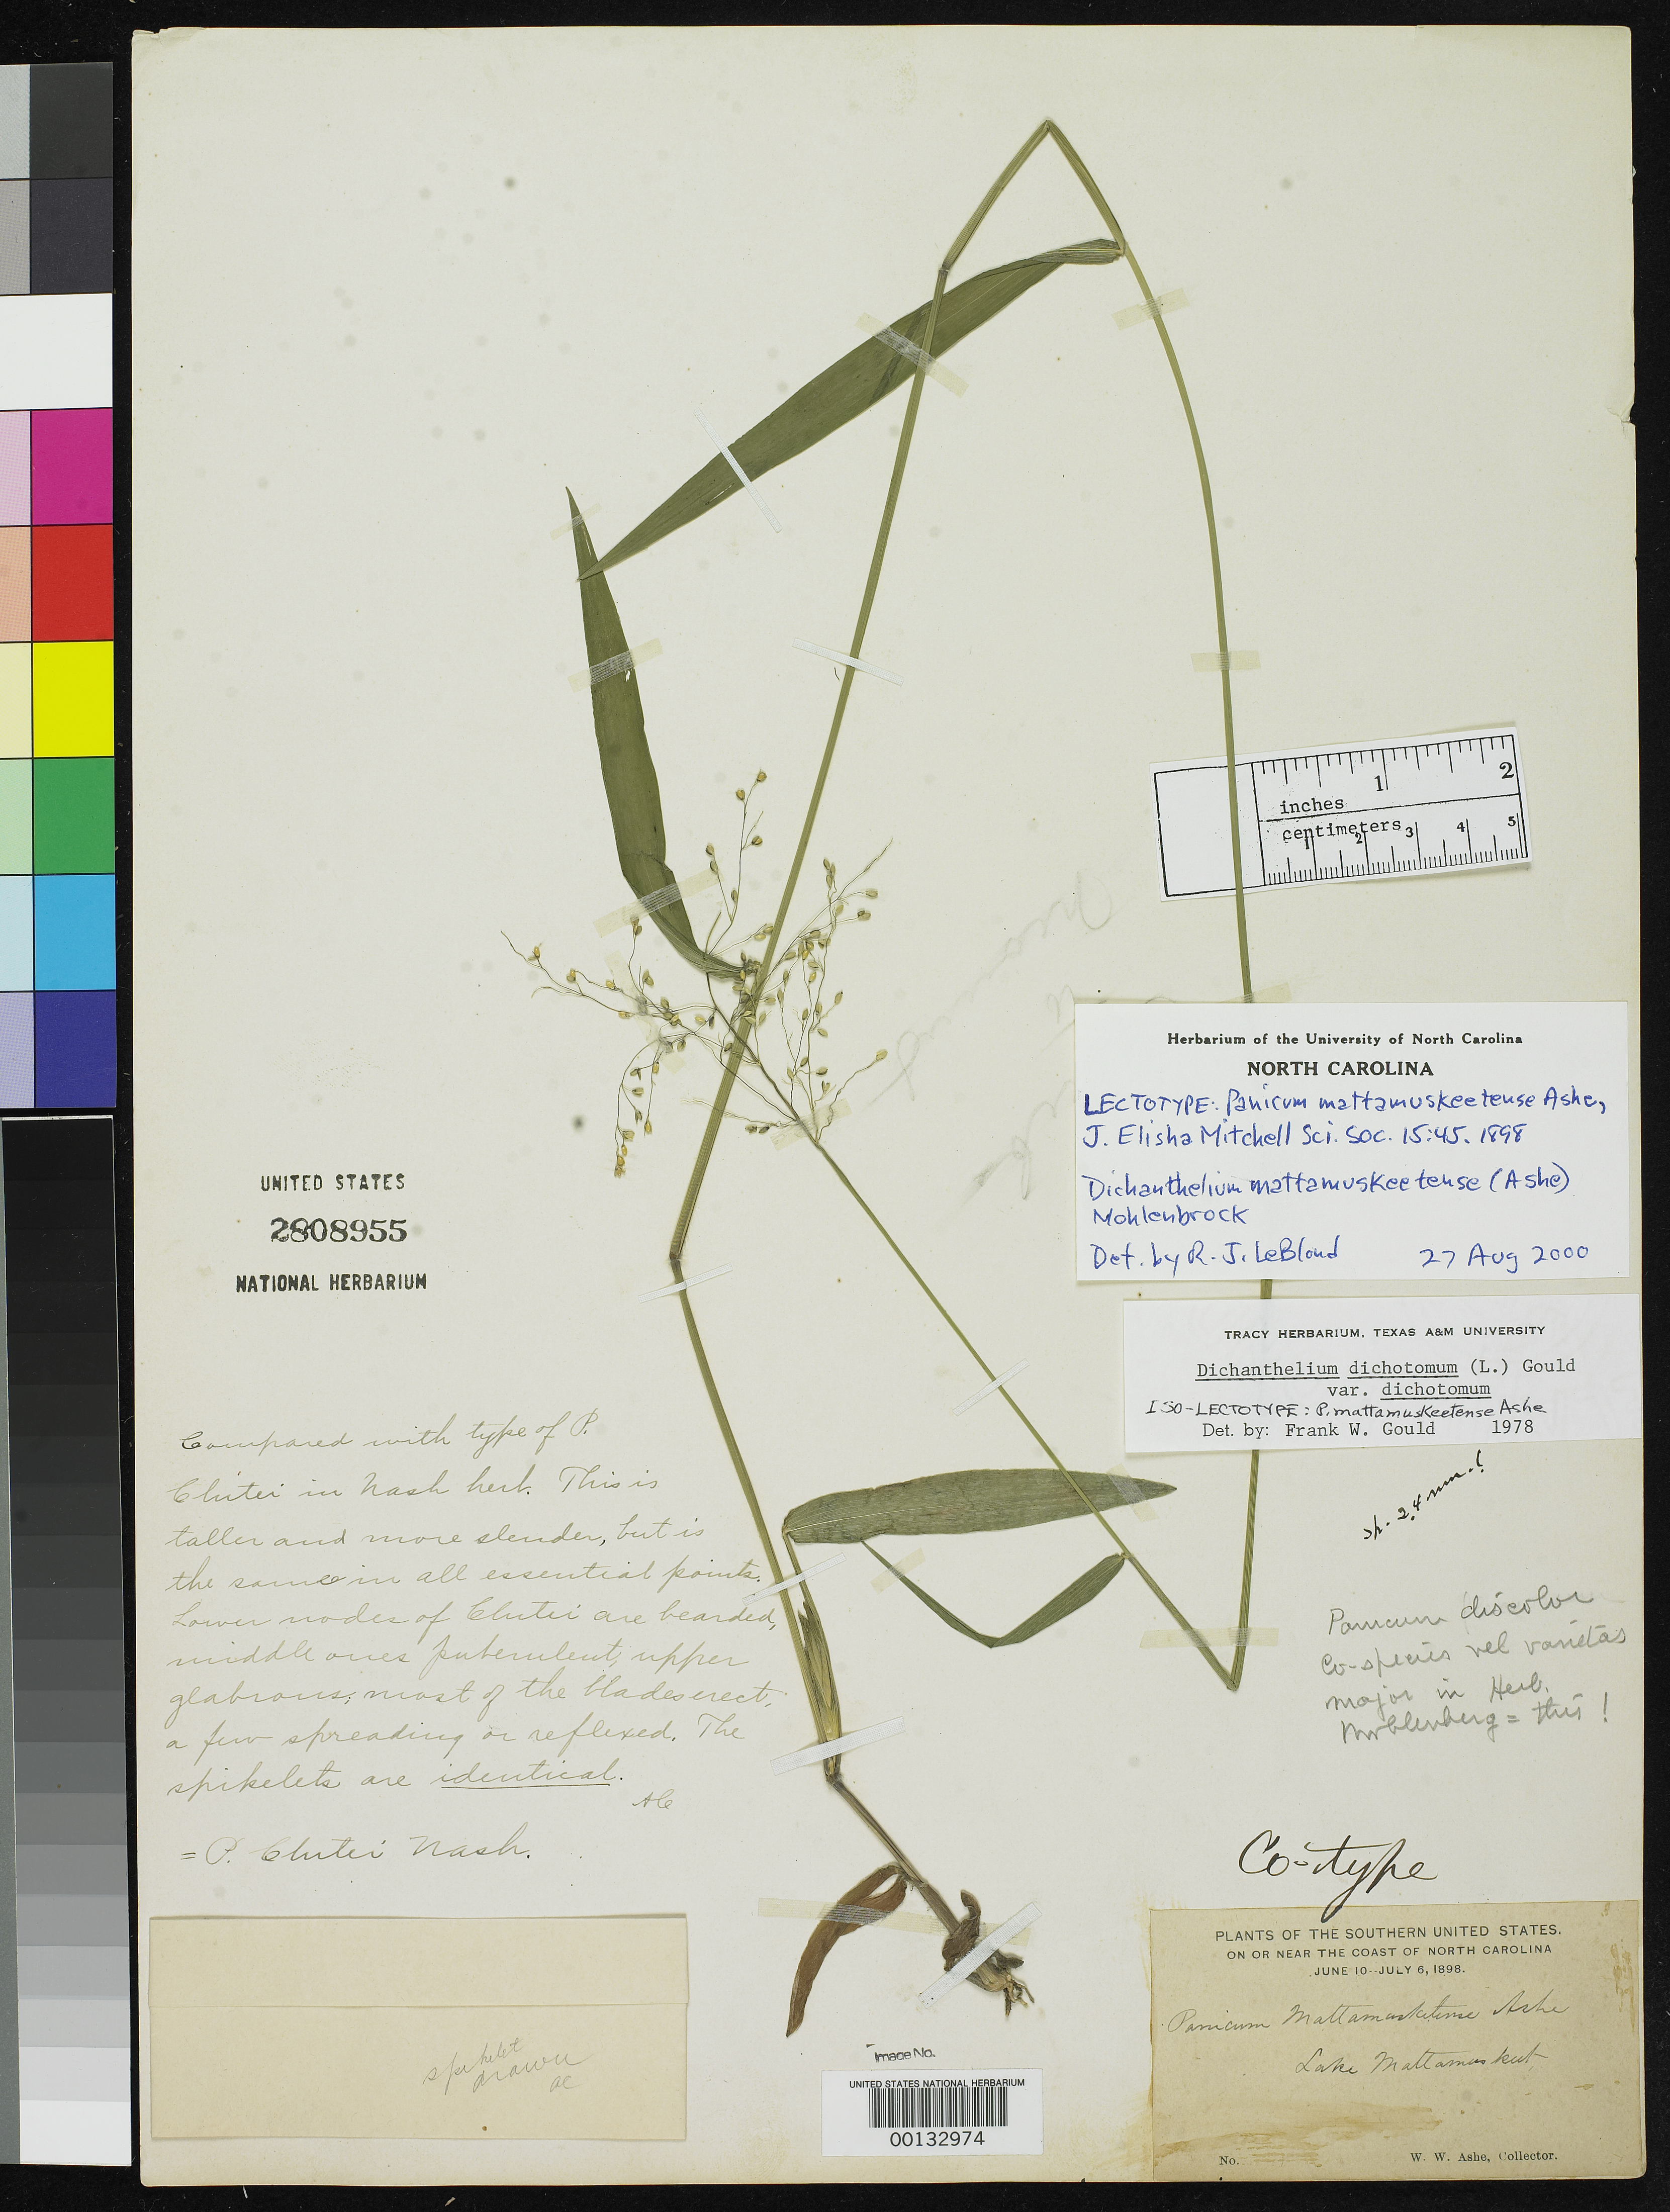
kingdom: Plantae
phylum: Tracheophyta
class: Liliopsida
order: Poales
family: Poaceae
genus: Panicum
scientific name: Panicum mattamuskeetense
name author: Ashe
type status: Isotype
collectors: W. W. Ashe & G. A. Pearson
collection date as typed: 10 Jun 1898 to 06 Jul 1898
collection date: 1898-06-10/1898-07-06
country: United States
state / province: North Carolina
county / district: Hyde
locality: Lake Mattamuskeet.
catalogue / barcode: US 2808955